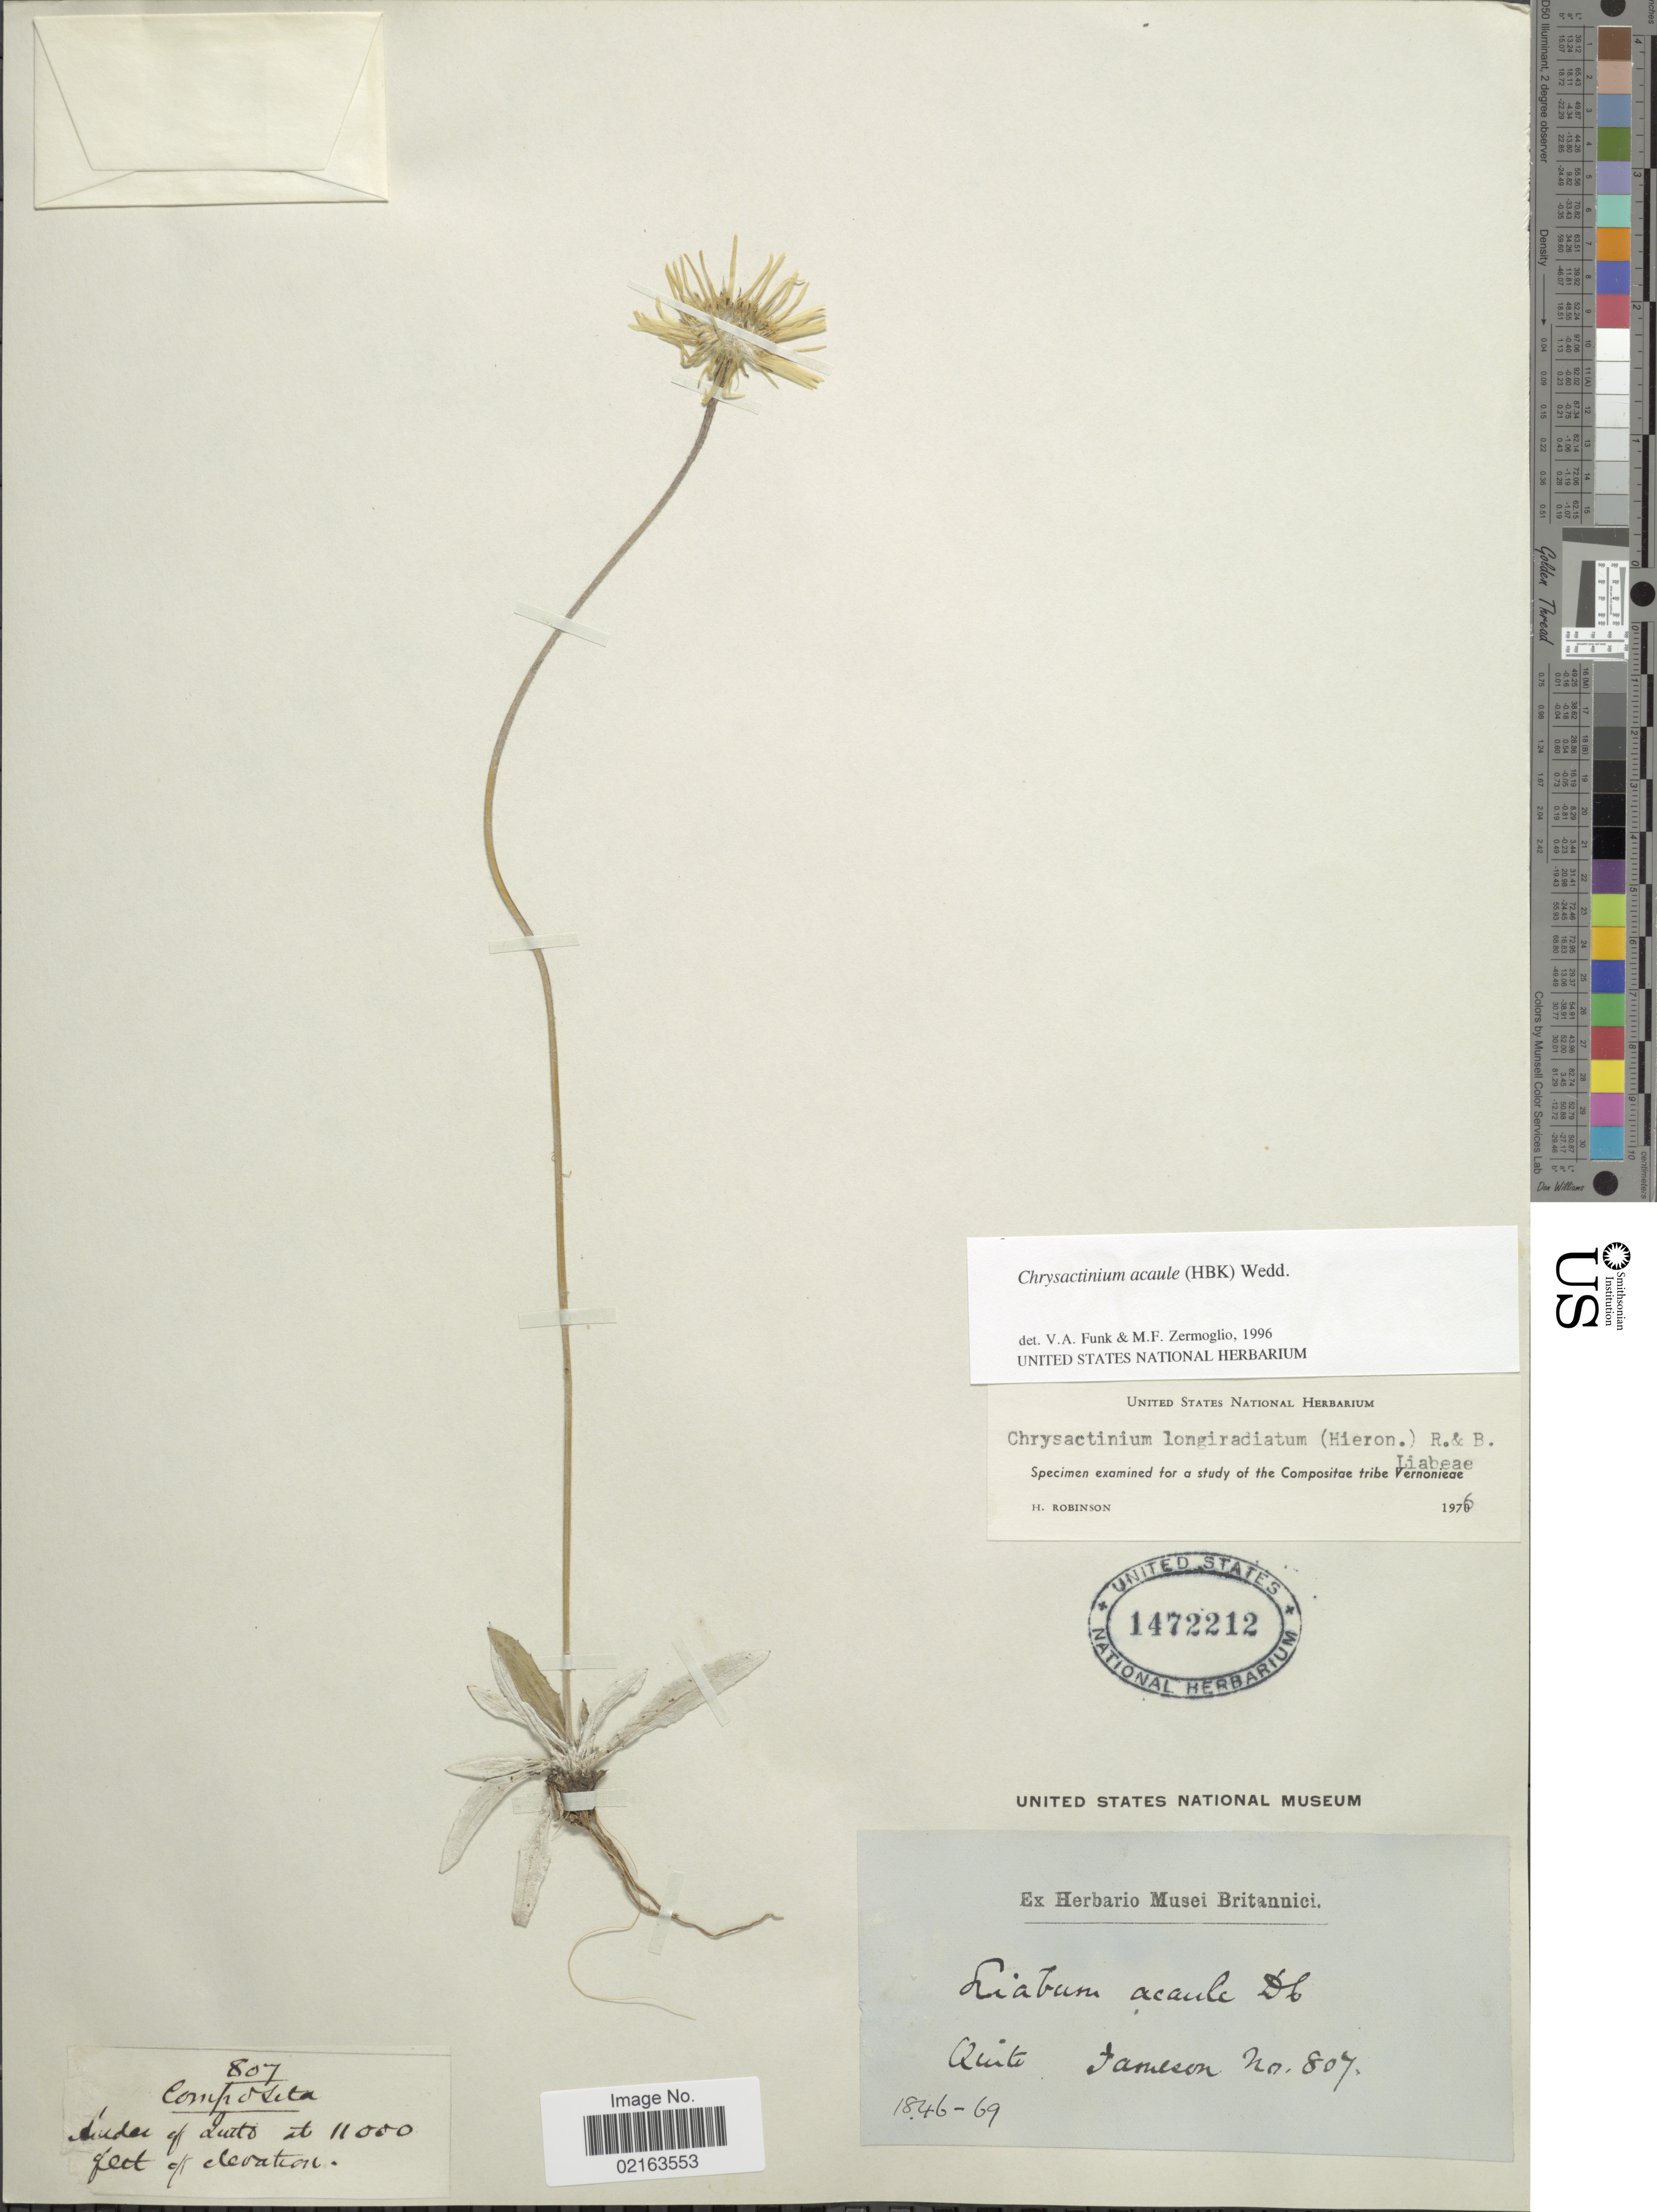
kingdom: Plantae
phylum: Tracheophyta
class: Magnoliopsida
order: Asterales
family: Asteraceae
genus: Chrysactinium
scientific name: Chrysactinium acaule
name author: (Kunth) Wedd.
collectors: -- Jameson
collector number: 807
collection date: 1846/1869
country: Ecuador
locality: Quito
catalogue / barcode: US 1472212